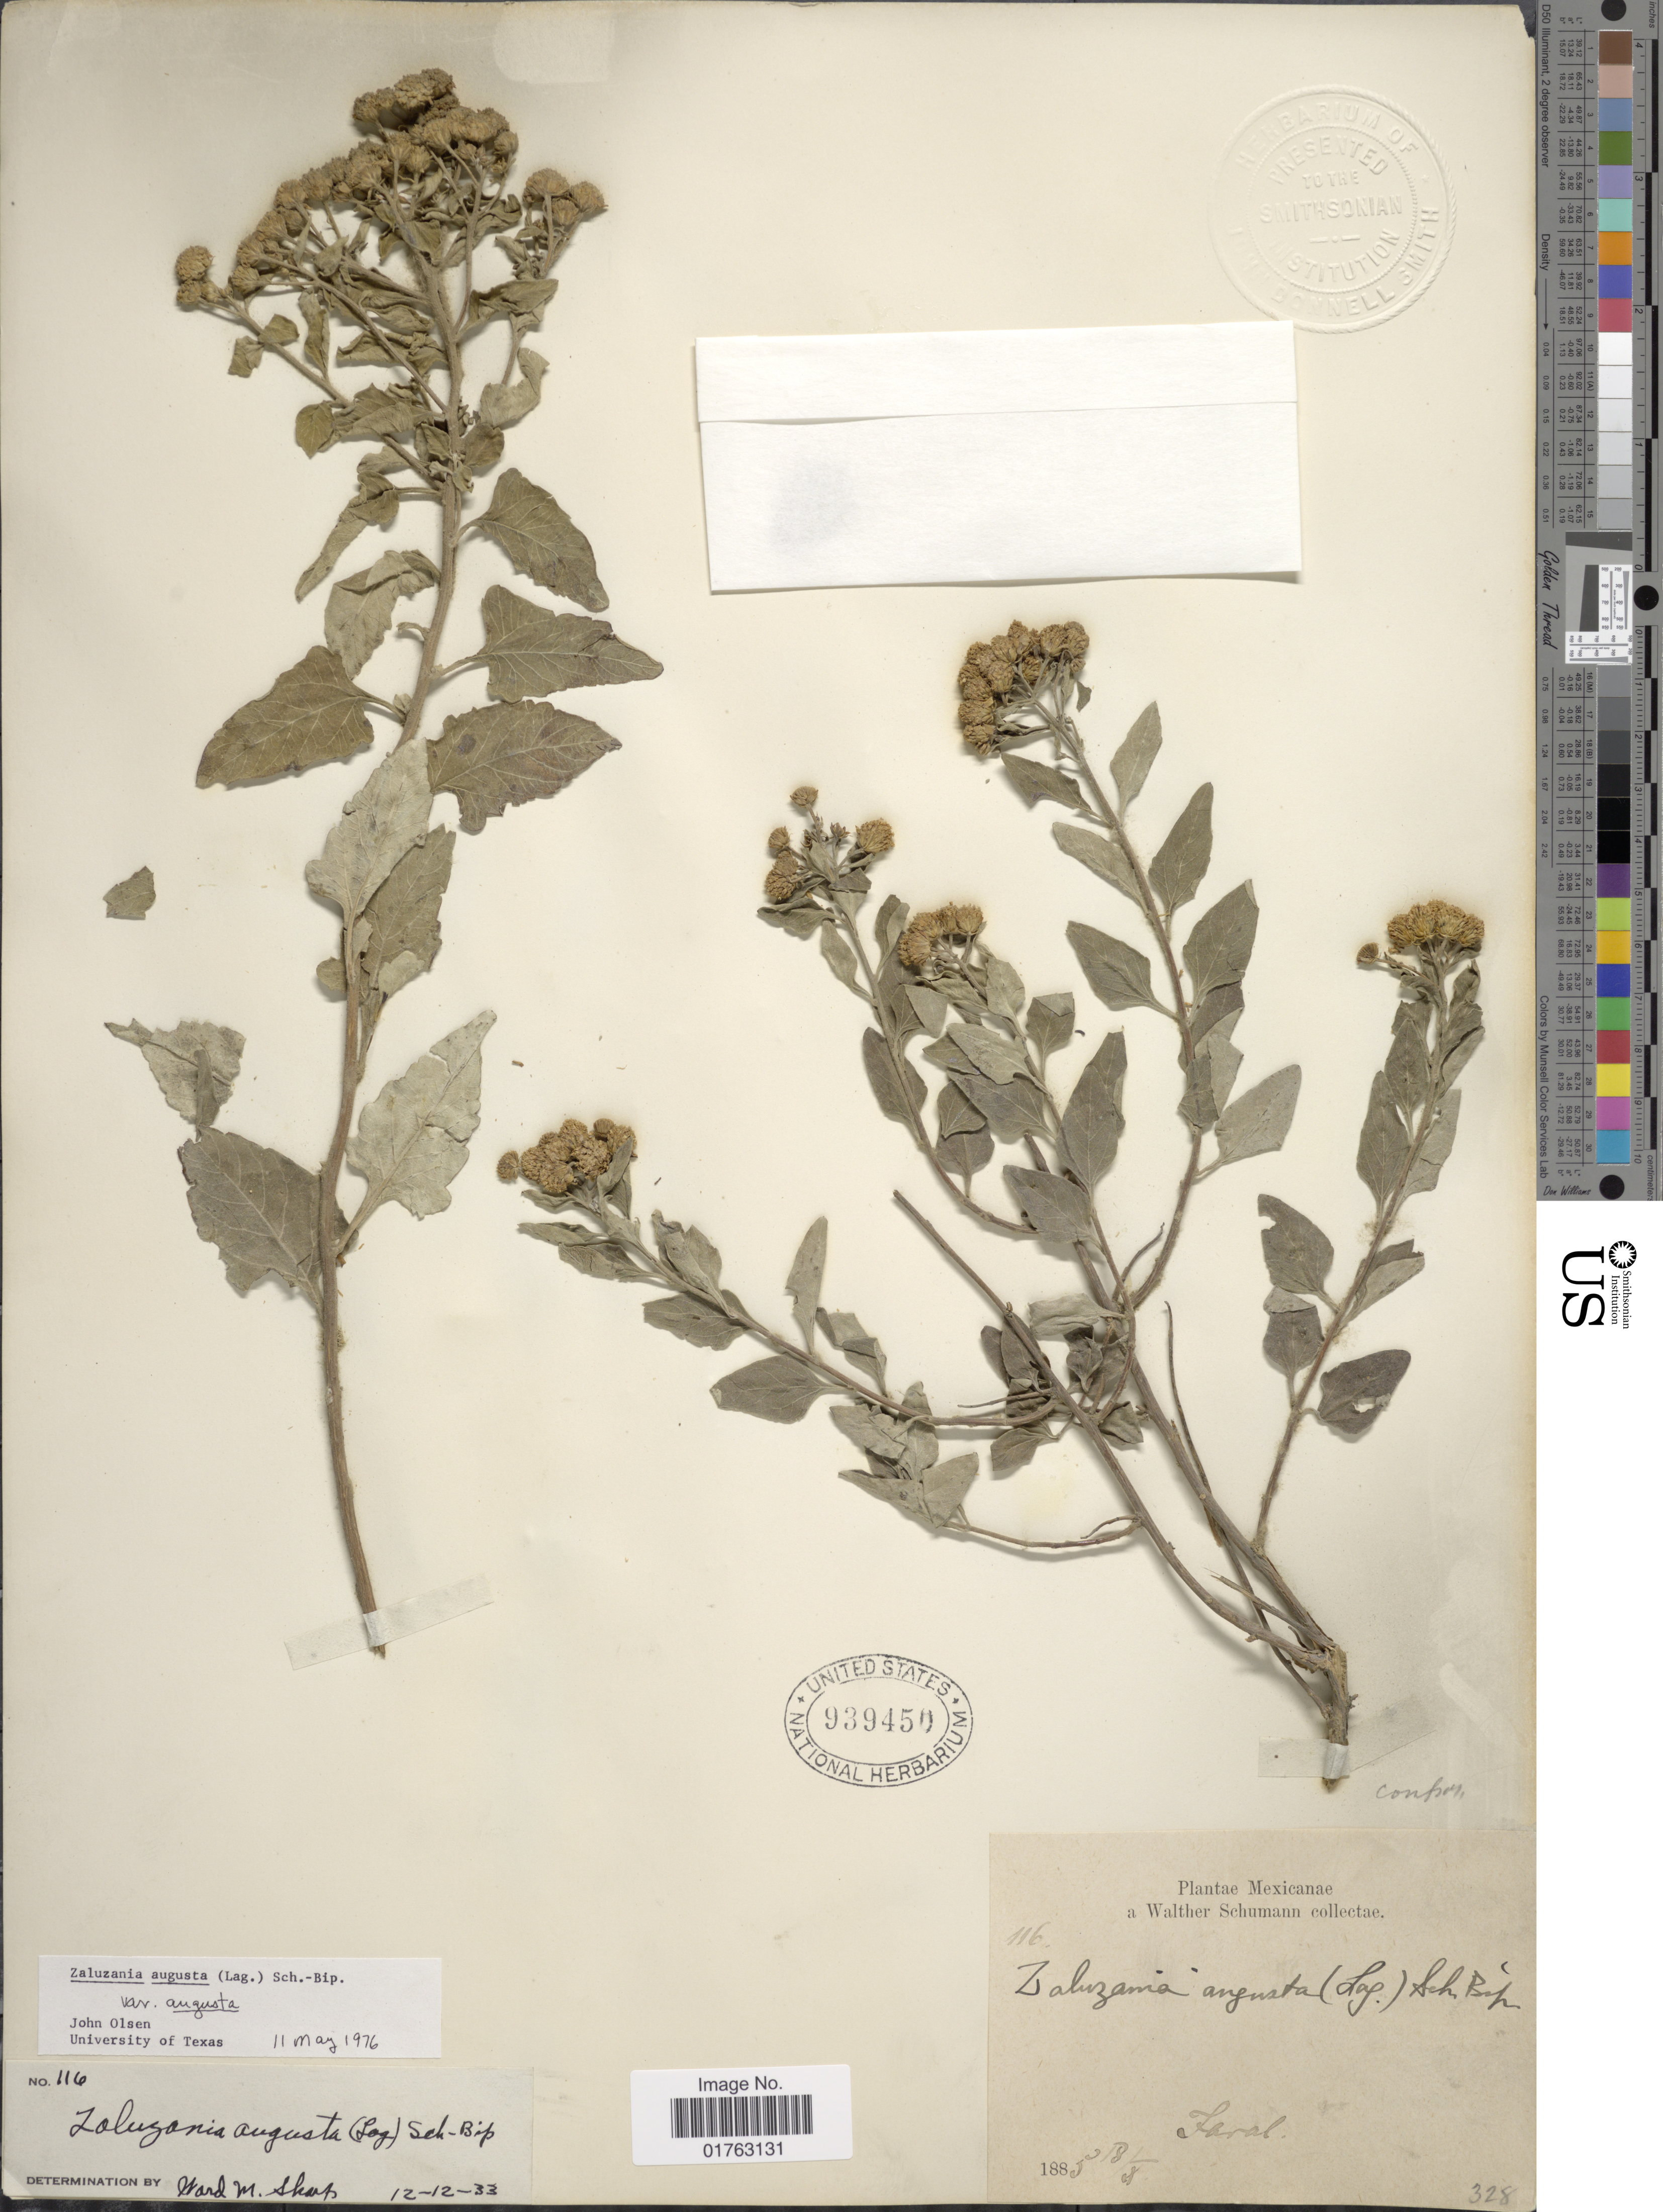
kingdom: Plantae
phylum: Tracheophyta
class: Magnoliopsida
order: Asterales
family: Asteraceae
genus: Zaluzania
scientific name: Zaluzania angusta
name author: (Lag.) Sch. Bip.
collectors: W. Schumann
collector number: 116?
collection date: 1885-10-18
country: Mexico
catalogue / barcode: US 939450